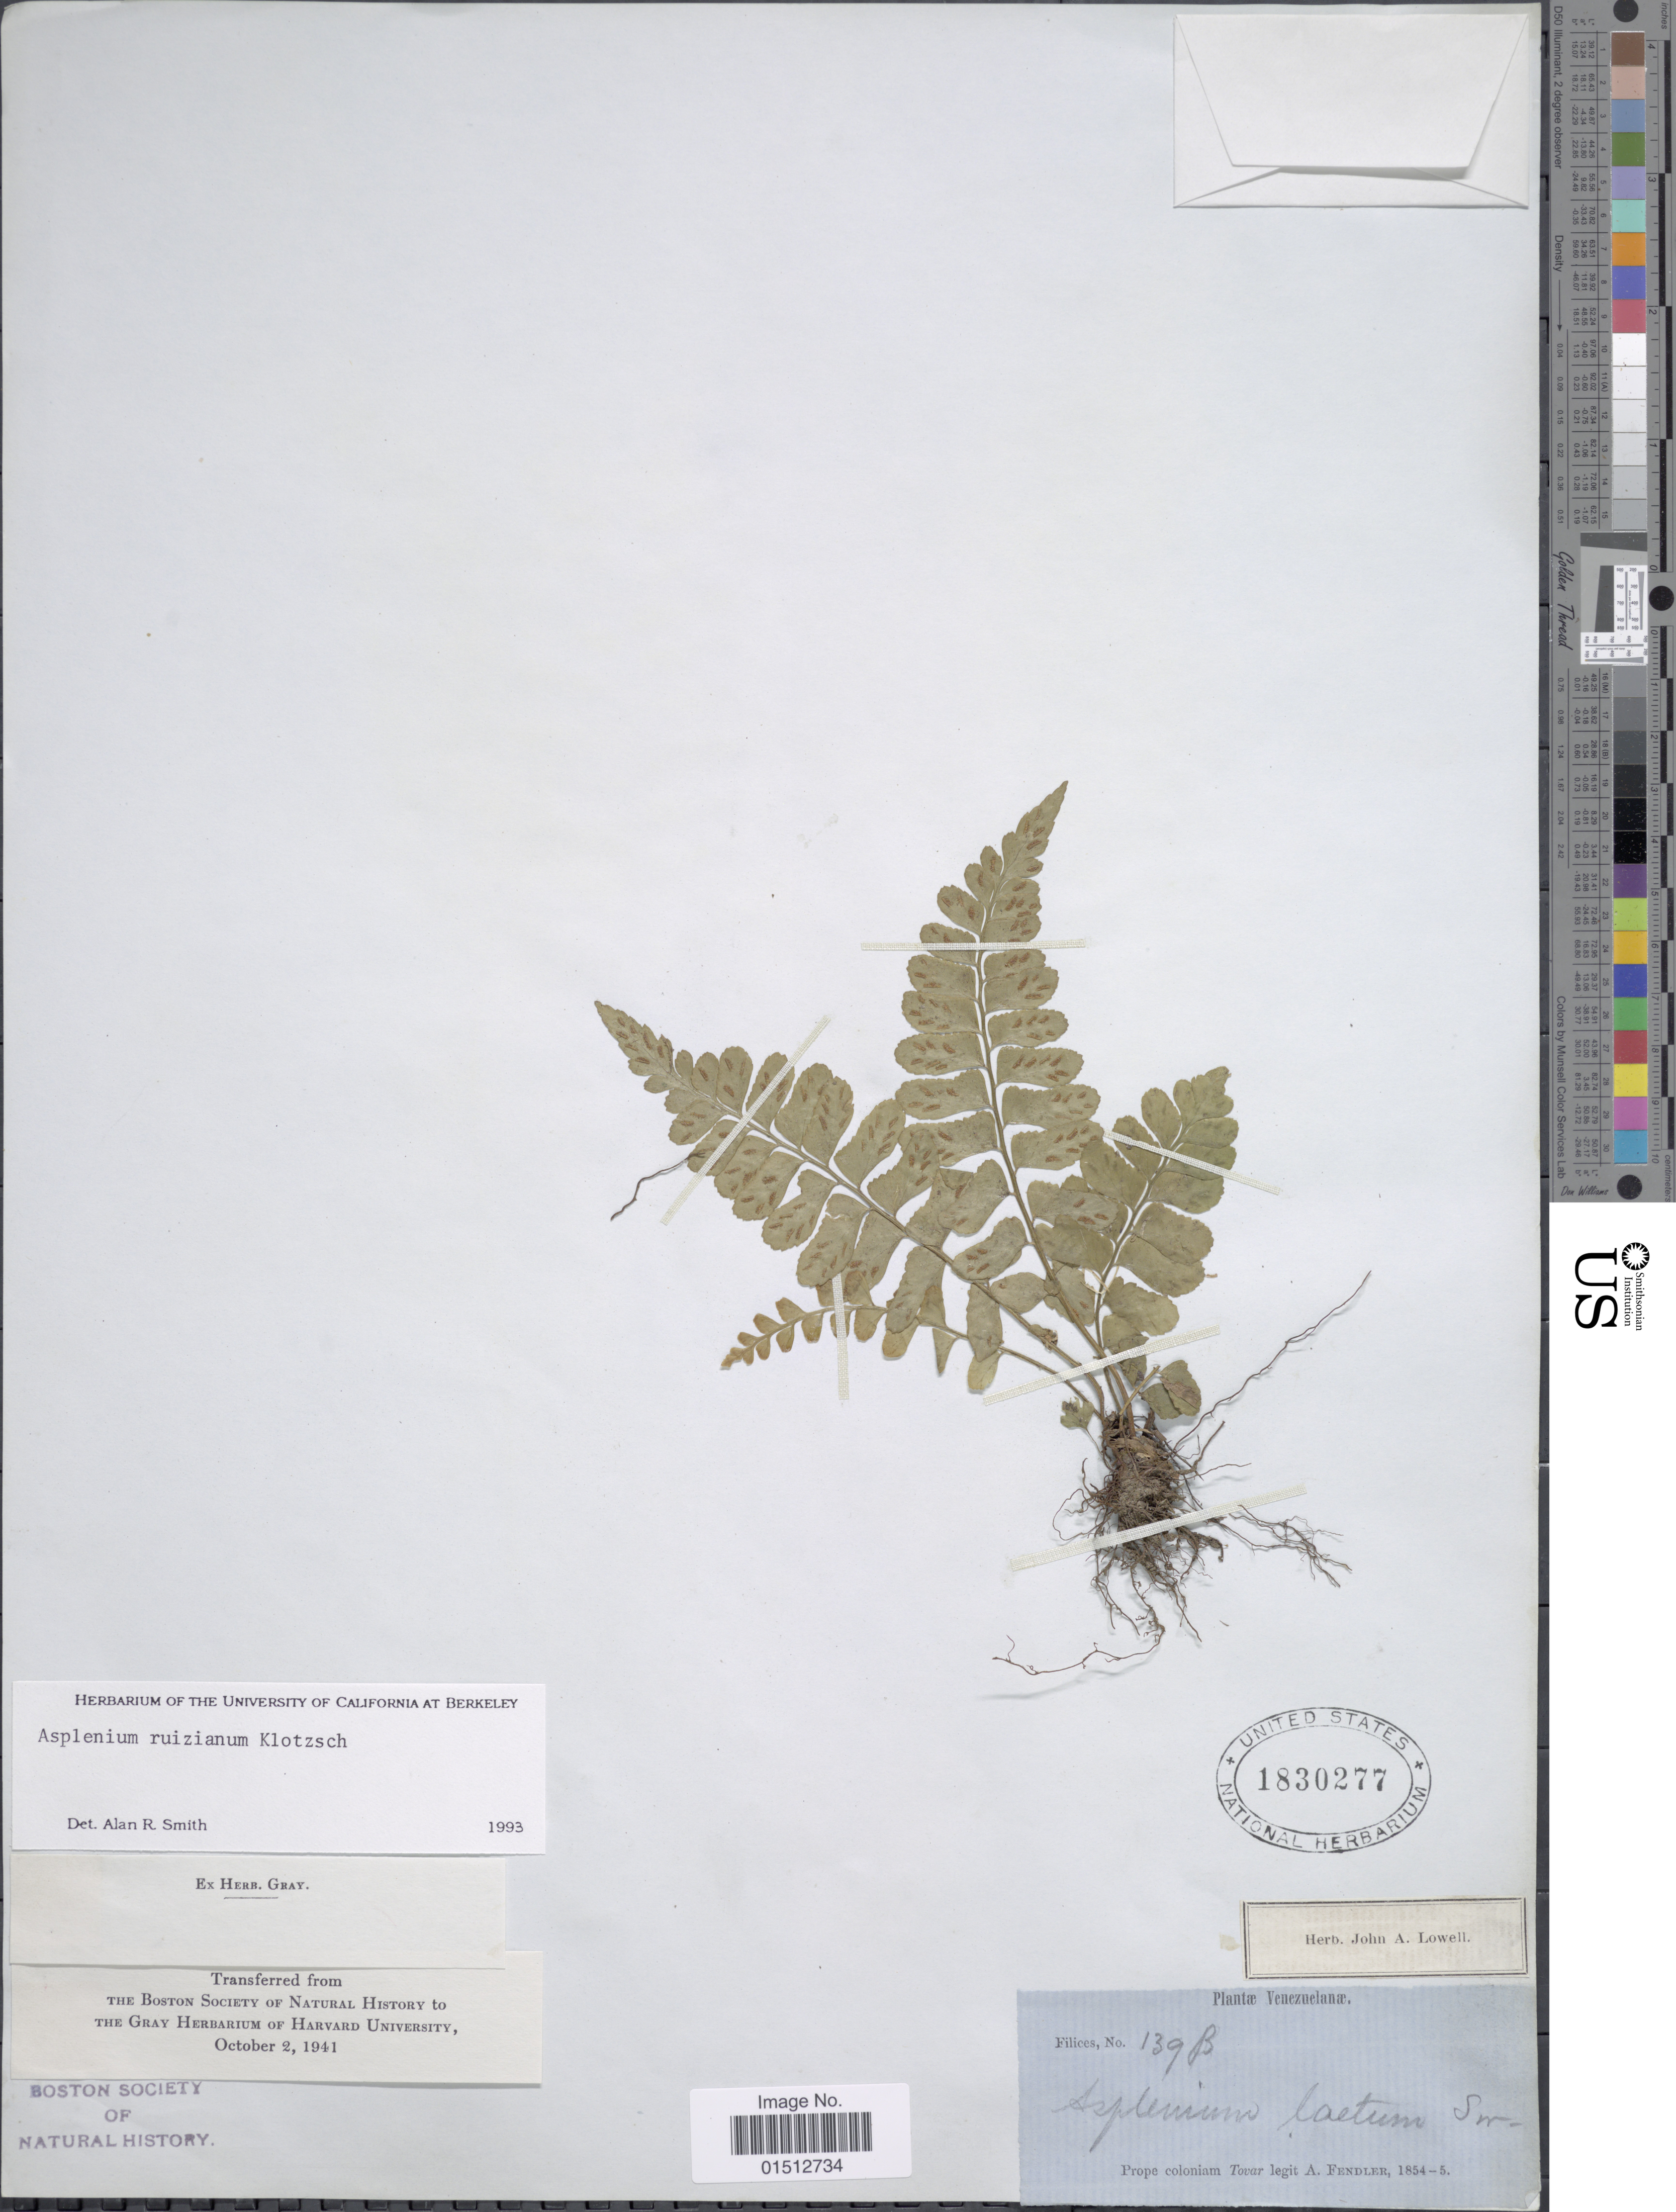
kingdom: Plantae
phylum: Tracheophyta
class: Polypodiopsida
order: Polypodiales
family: Aspleniaceae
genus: Asplenium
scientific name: Asplenium ruizianum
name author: Klotzsch ex Rosenst.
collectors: A. Fendler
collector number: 139B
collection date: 1854/1855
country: Venezuela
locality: Venezuelanae, prope coloniam Tovar.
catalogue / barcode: US 1830277